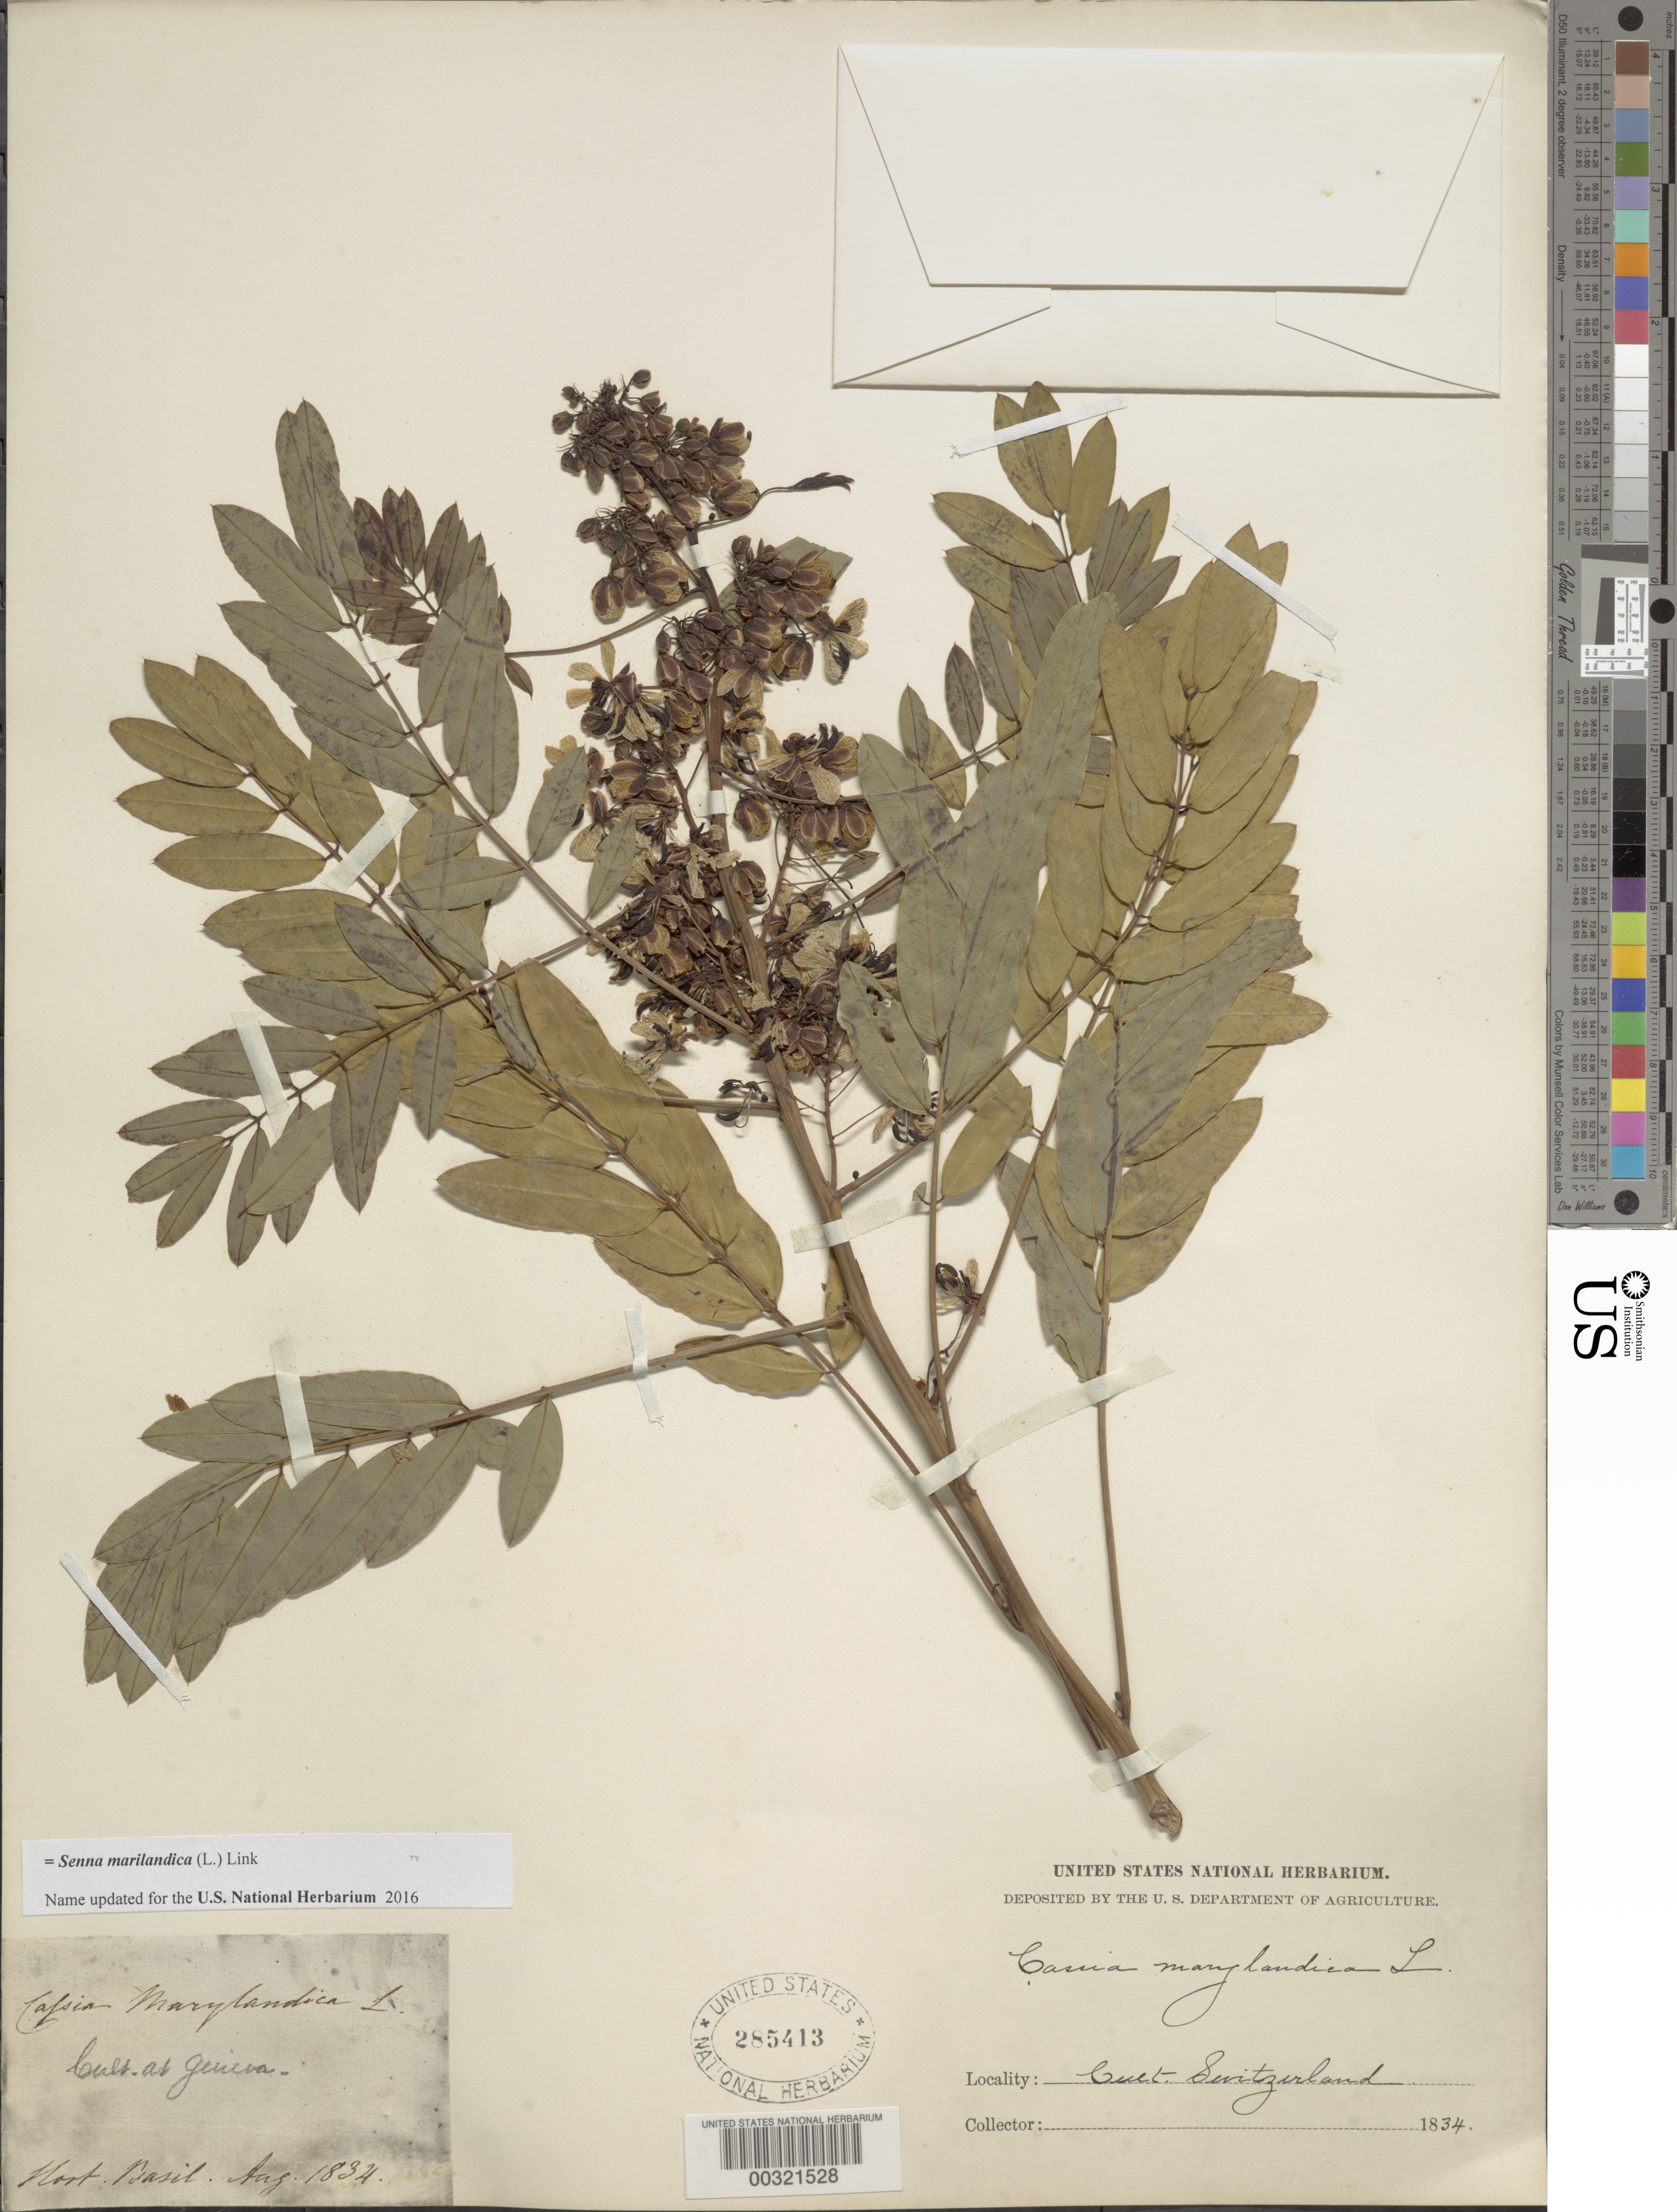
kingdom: Plantae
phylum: Tracheophyta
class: Magnoliopsida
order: Fabales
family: Fabaceae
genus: Senna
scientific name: Senna marilandica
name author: (L.) Link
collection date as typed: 1834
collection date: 1834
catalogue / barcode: US 285413